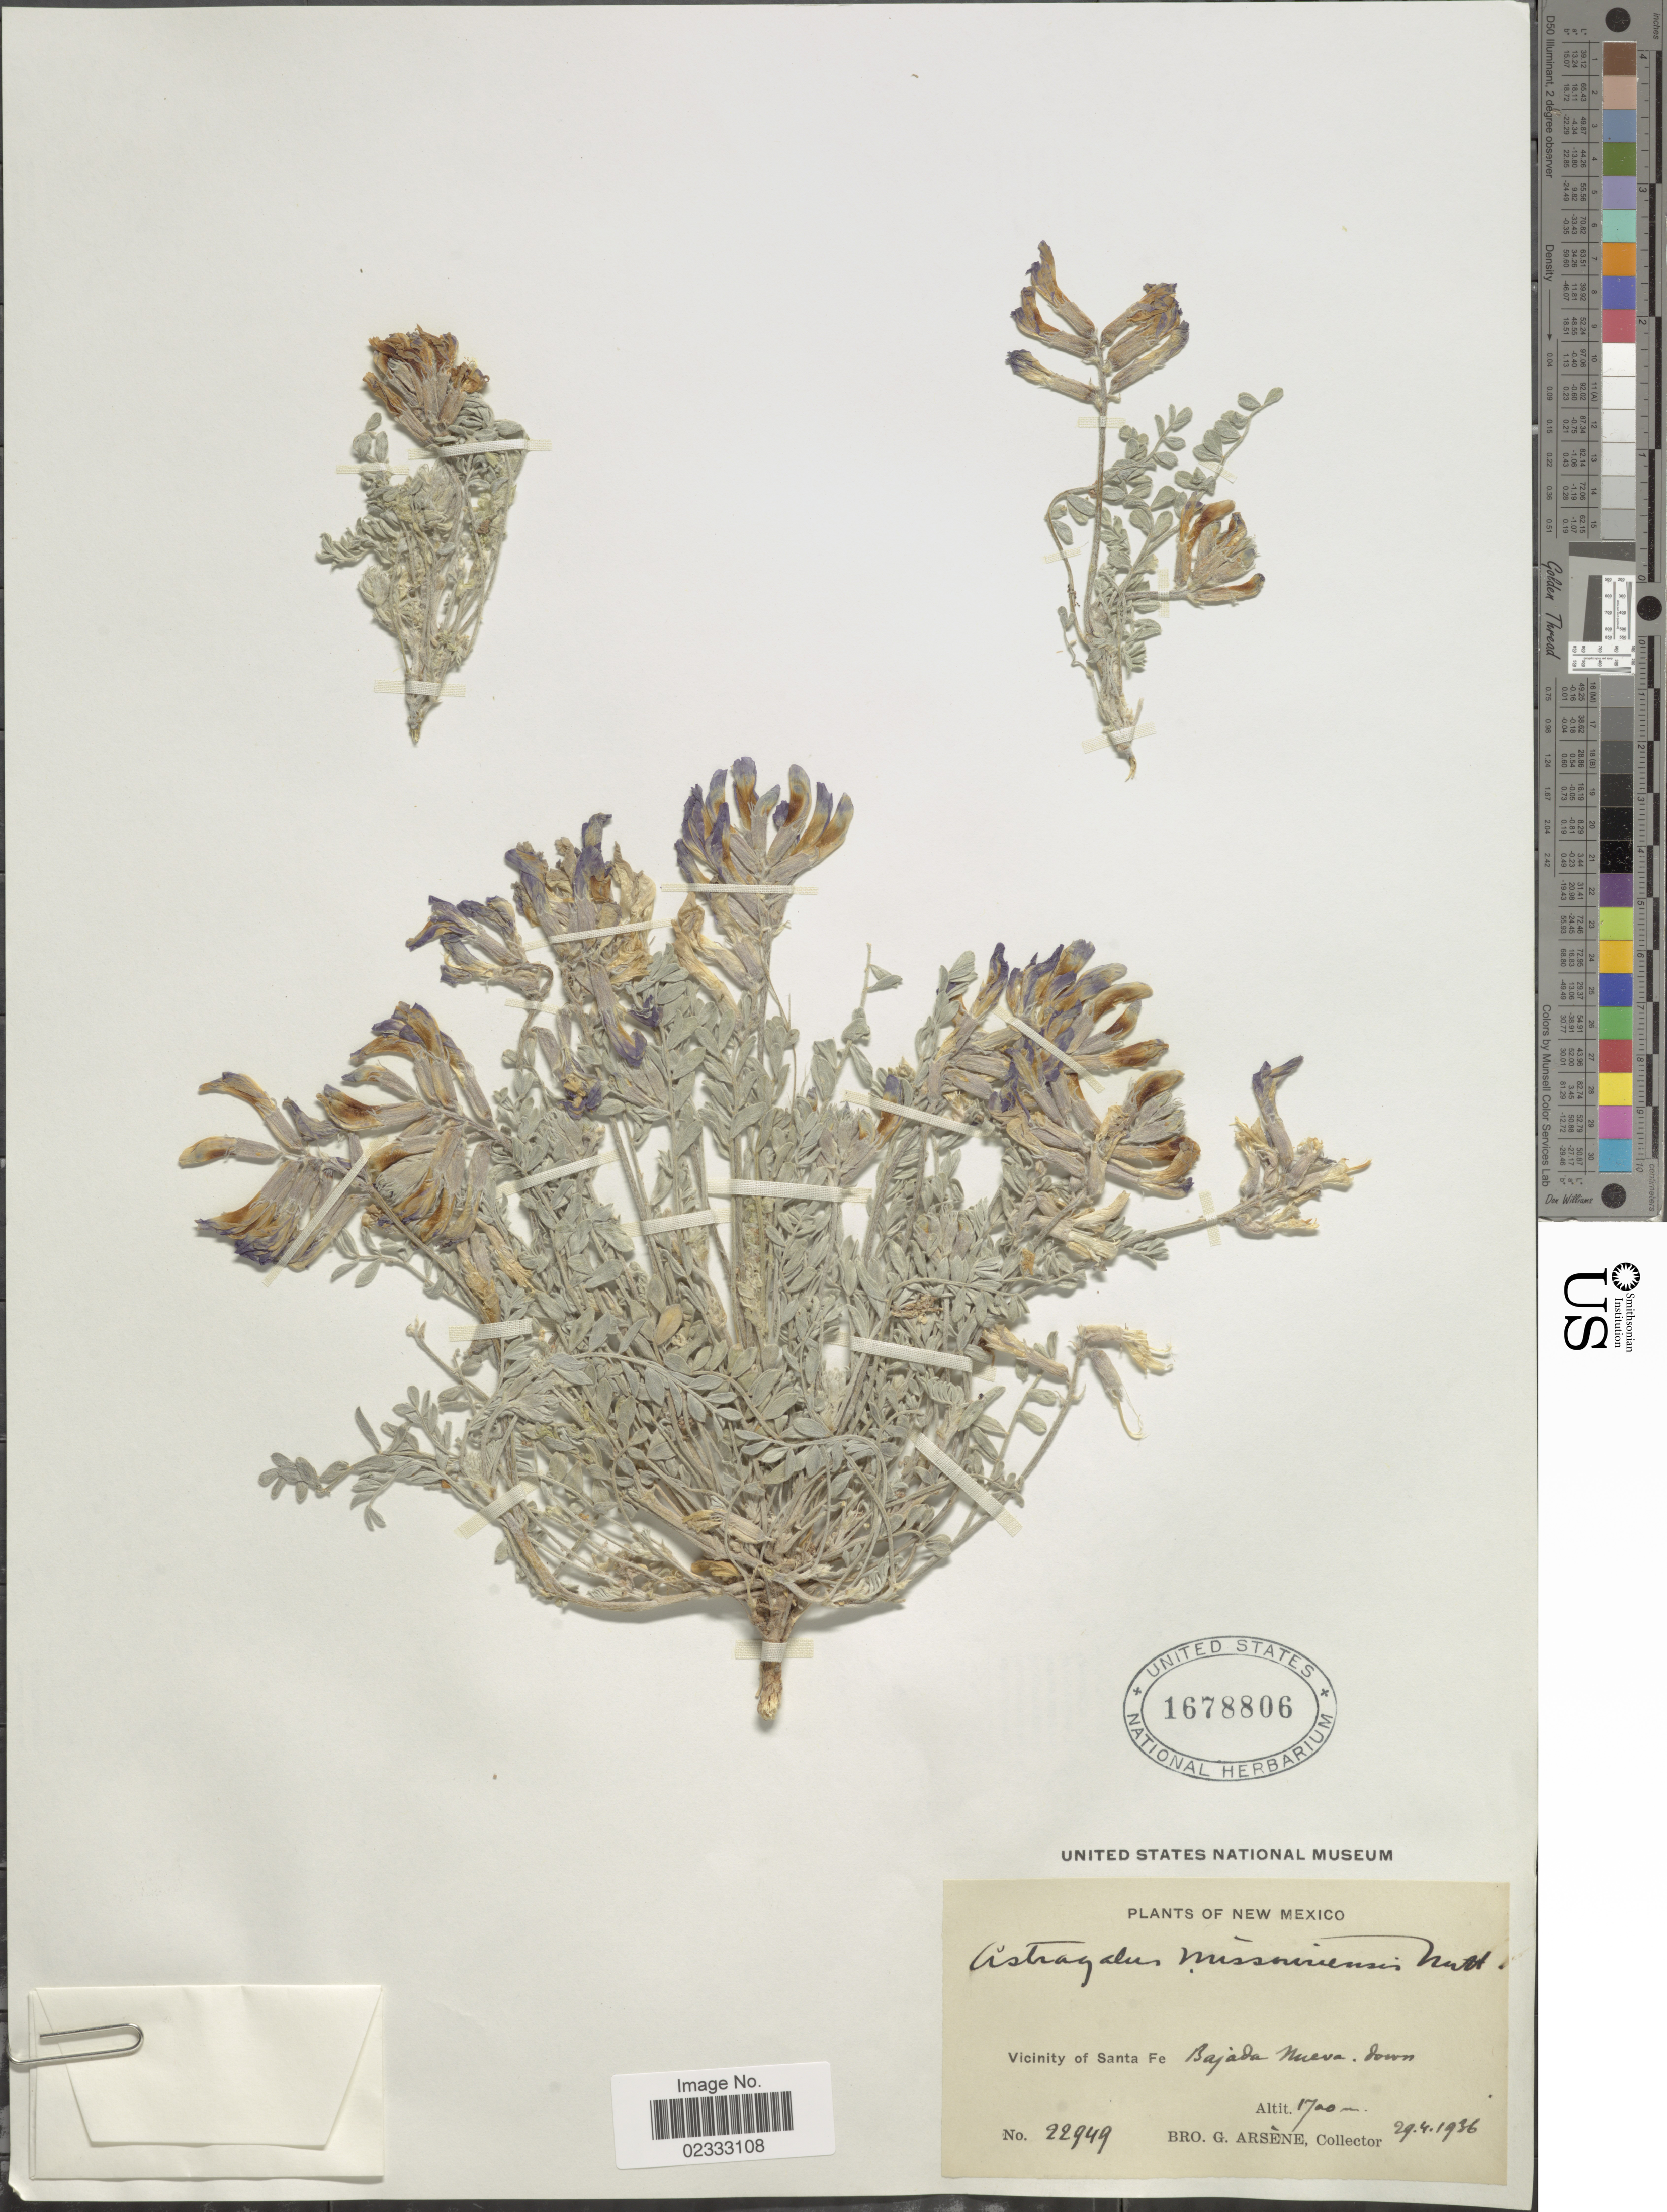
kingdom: Plantae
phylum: Tracheophyta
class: Magnoliopsida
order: Fabales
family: Fabaceae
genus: Astragalus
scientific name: Astragalus missouriensis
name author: Nutt.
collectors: Bro. G. Arsène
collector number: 22949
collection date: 1936-04-29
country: United States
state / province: New Mexico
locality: New Mexico, Vicinity of Santa Fe. bajada Nueva.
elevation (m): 1700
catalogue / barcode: US 1678806